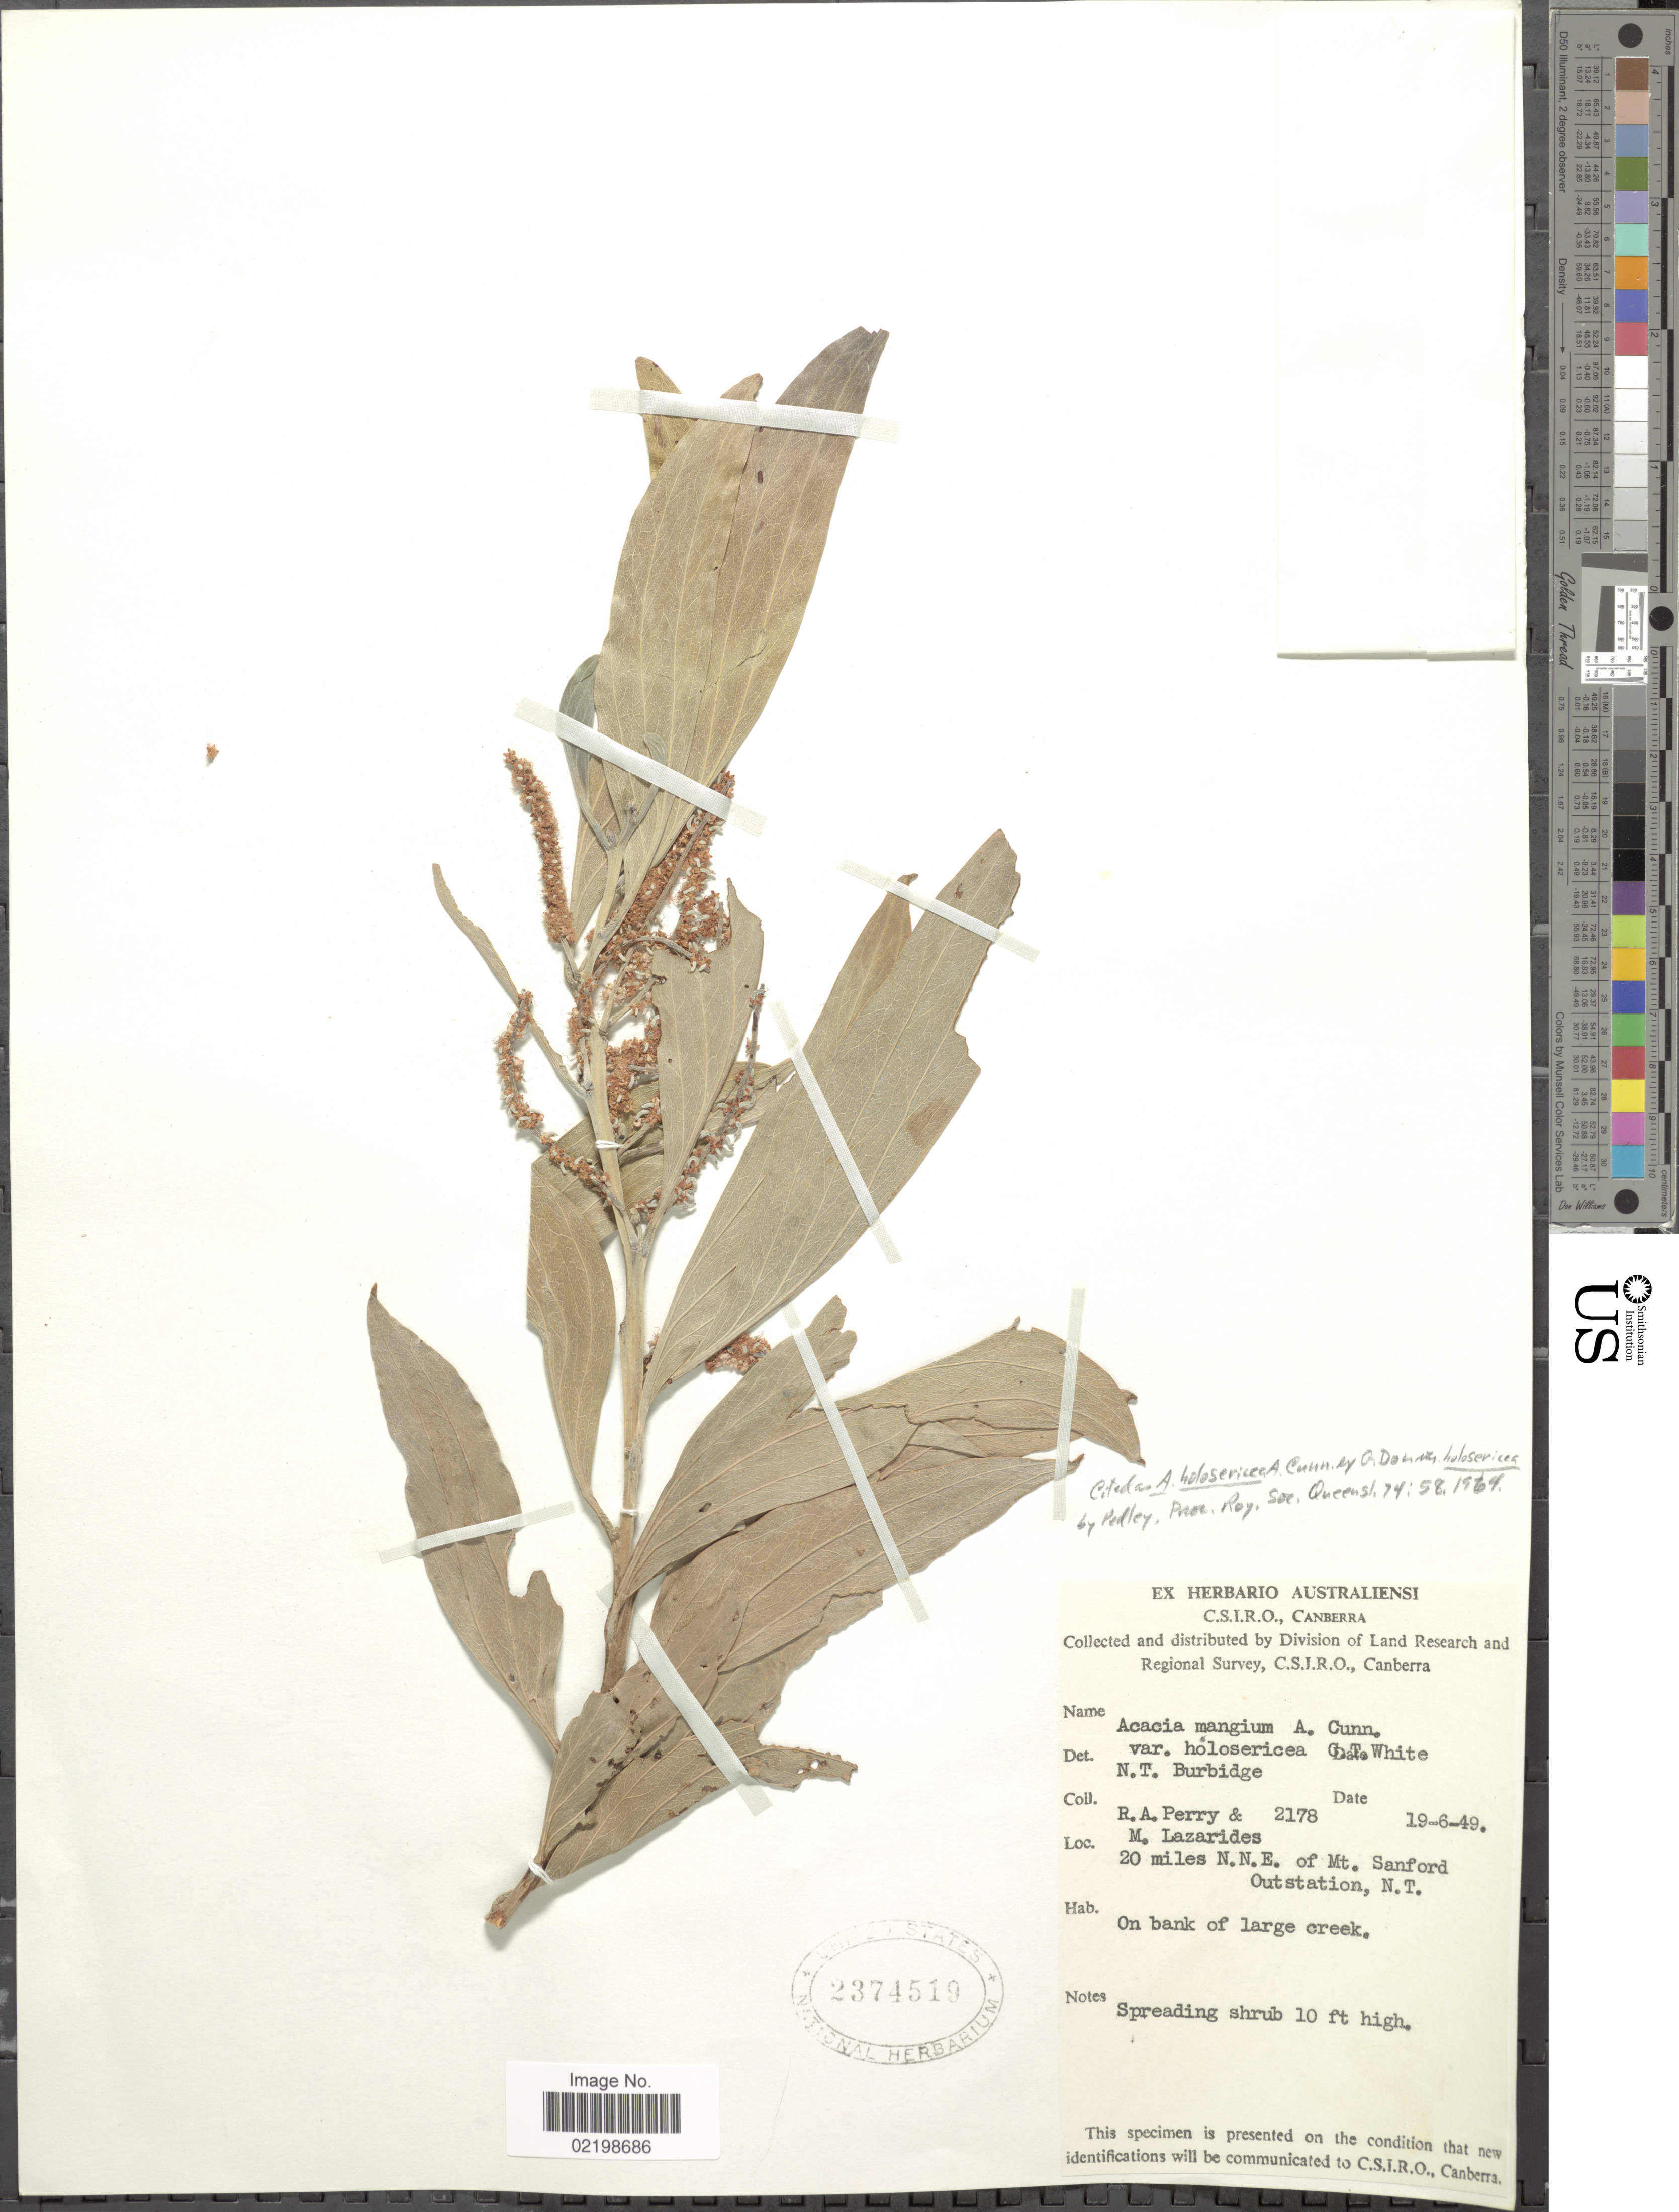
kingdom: Plantae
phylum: Tracheophyta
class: Magnoliopsida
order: Fabales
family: Fabaceae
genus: Acacia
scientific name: Acacia holosericea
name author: A. Cunn. ex Don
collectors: Perry, R. A. & M. Lazarides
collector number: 2178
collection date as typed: Transcribed d/m/y: 19/6/89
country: Australia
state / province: Northern Territory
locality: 20 miles N.N.E. of Mt. Sanford Outstation, N.T.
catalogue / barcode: US 2374519